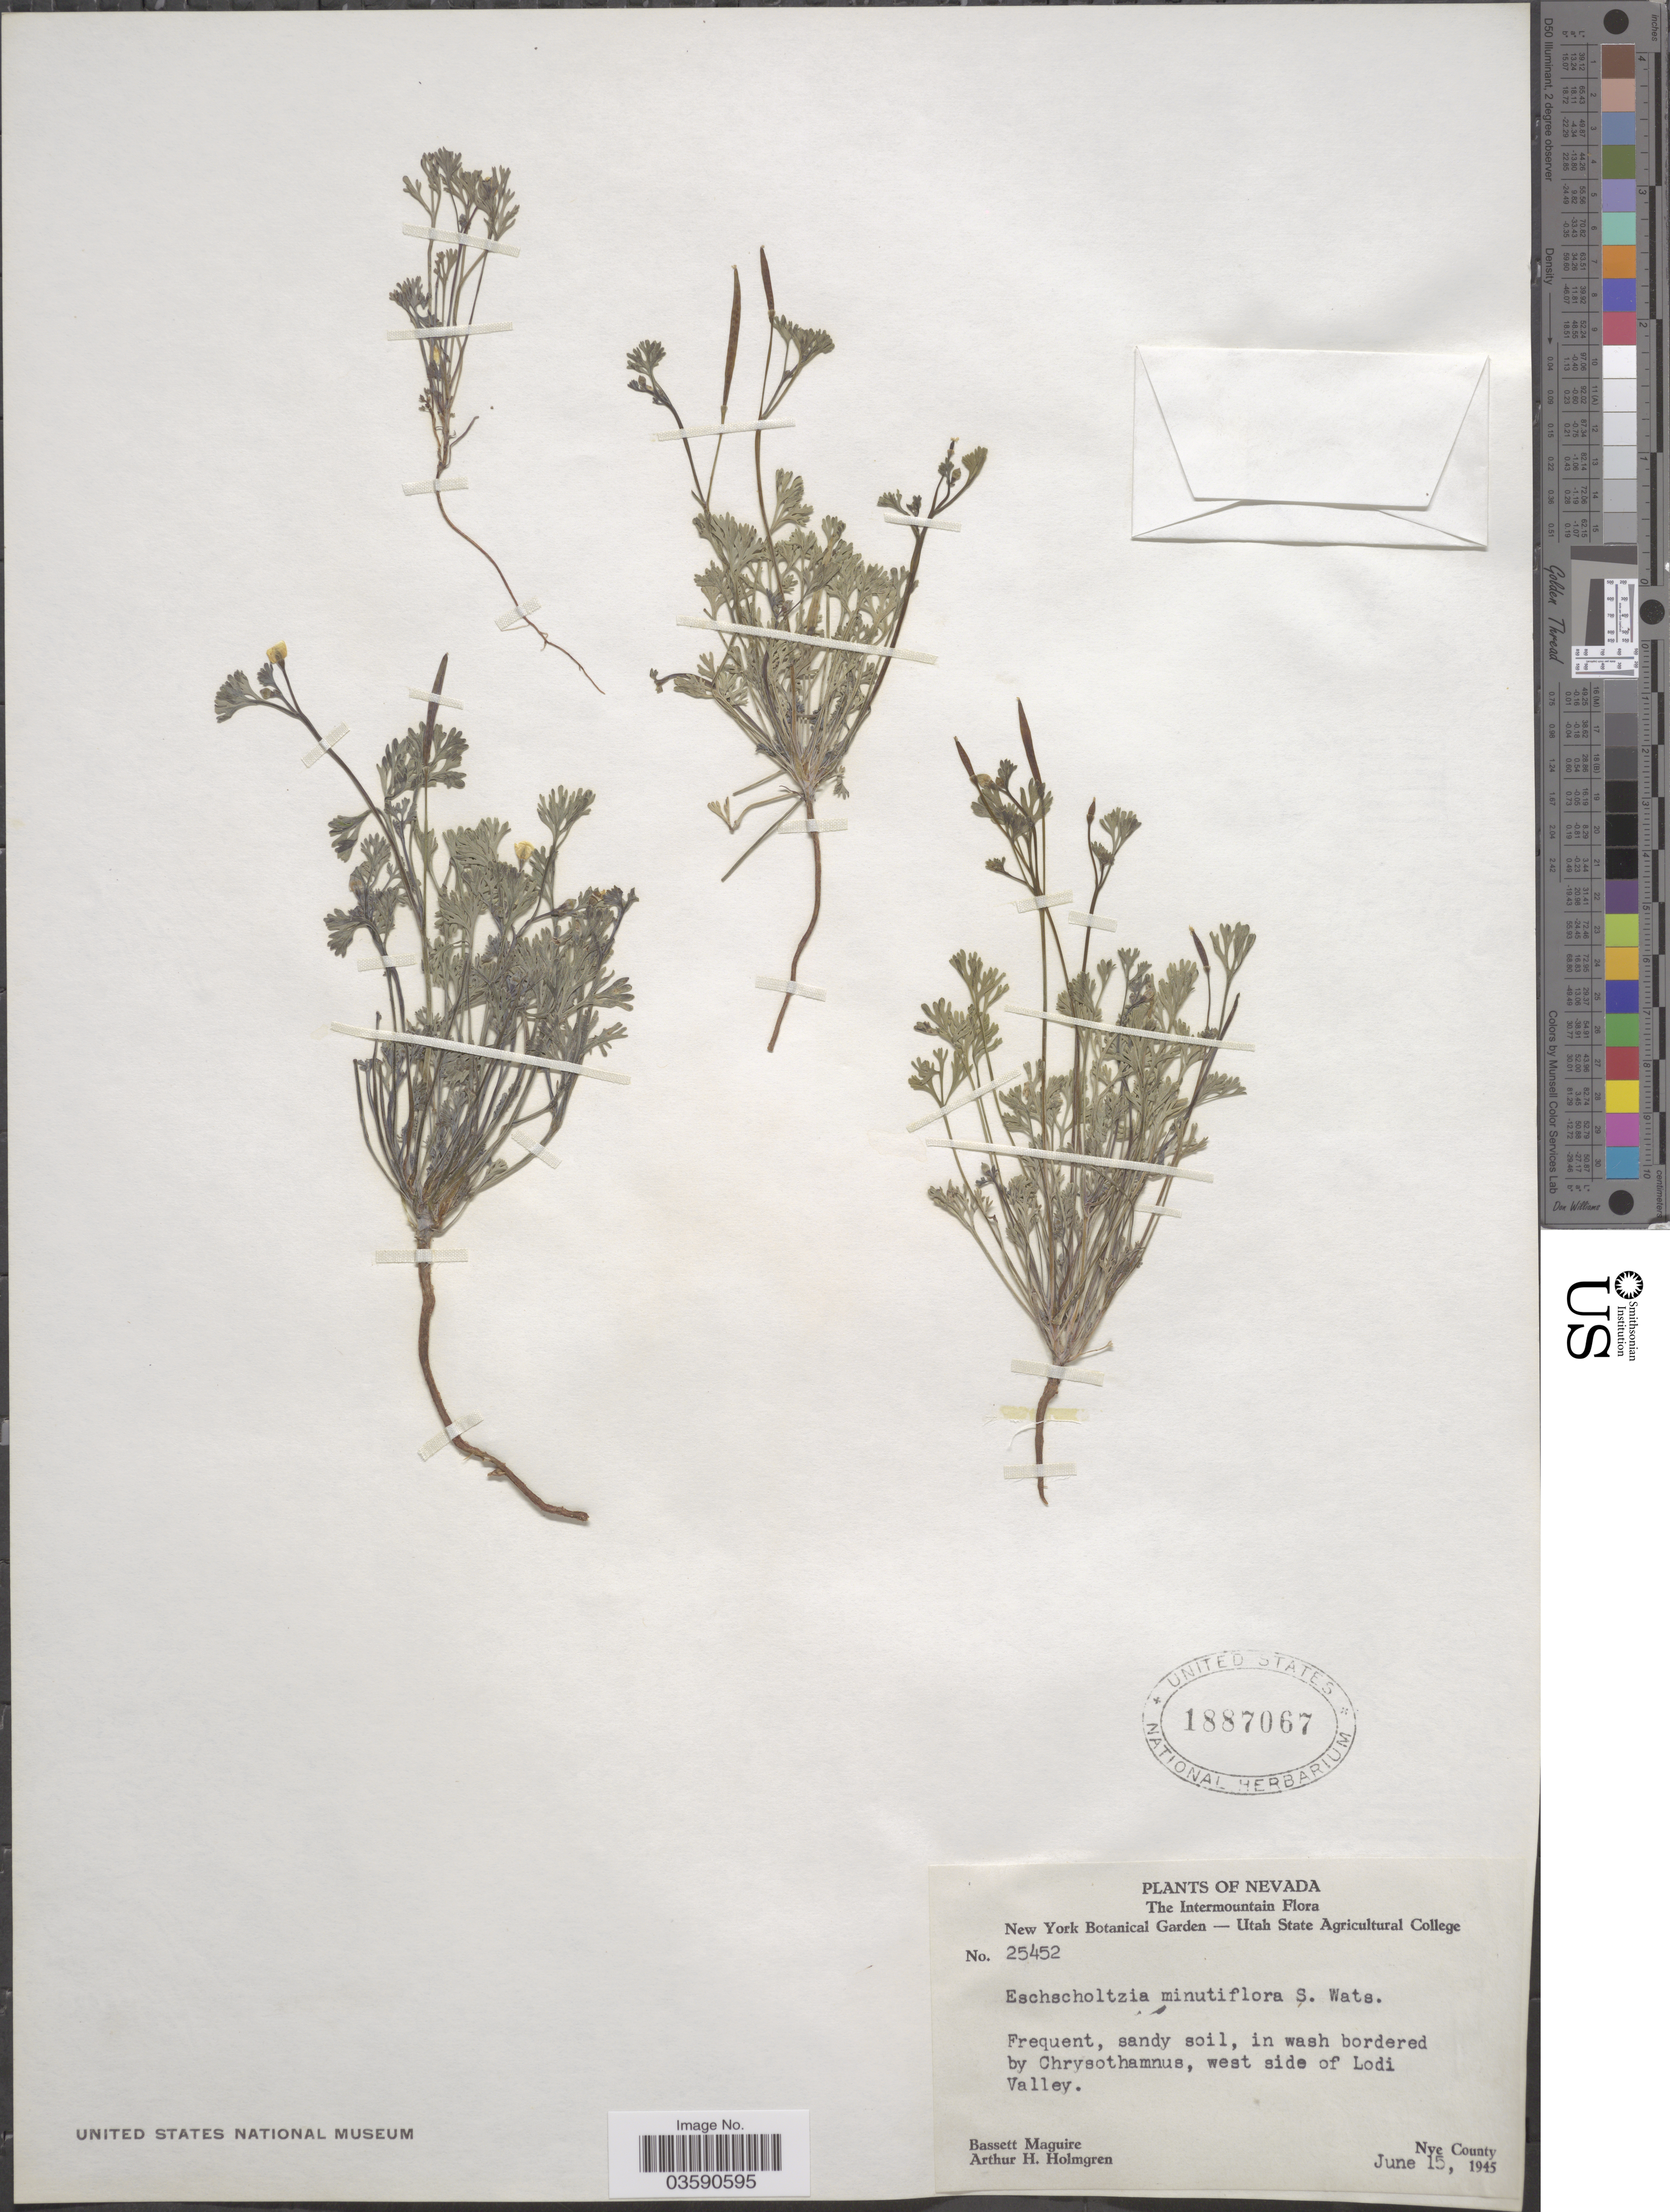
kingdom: Plantae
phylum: Tracheophyta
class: Magnoliopsida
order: Ranunculales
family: Papaveraceae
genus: Eschscholzia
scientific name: Eschscholzia minuscula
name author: Greene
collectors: B. Maguire & A. H. Holmgren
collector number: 25452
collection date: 1945-06-15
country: United States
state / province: Nevada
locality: The Intermountain. Frequent, sandy soil, in wash bordered by Chrysothamnus, west side of Lodi Valley. Nye County.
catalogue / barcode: US 1887067